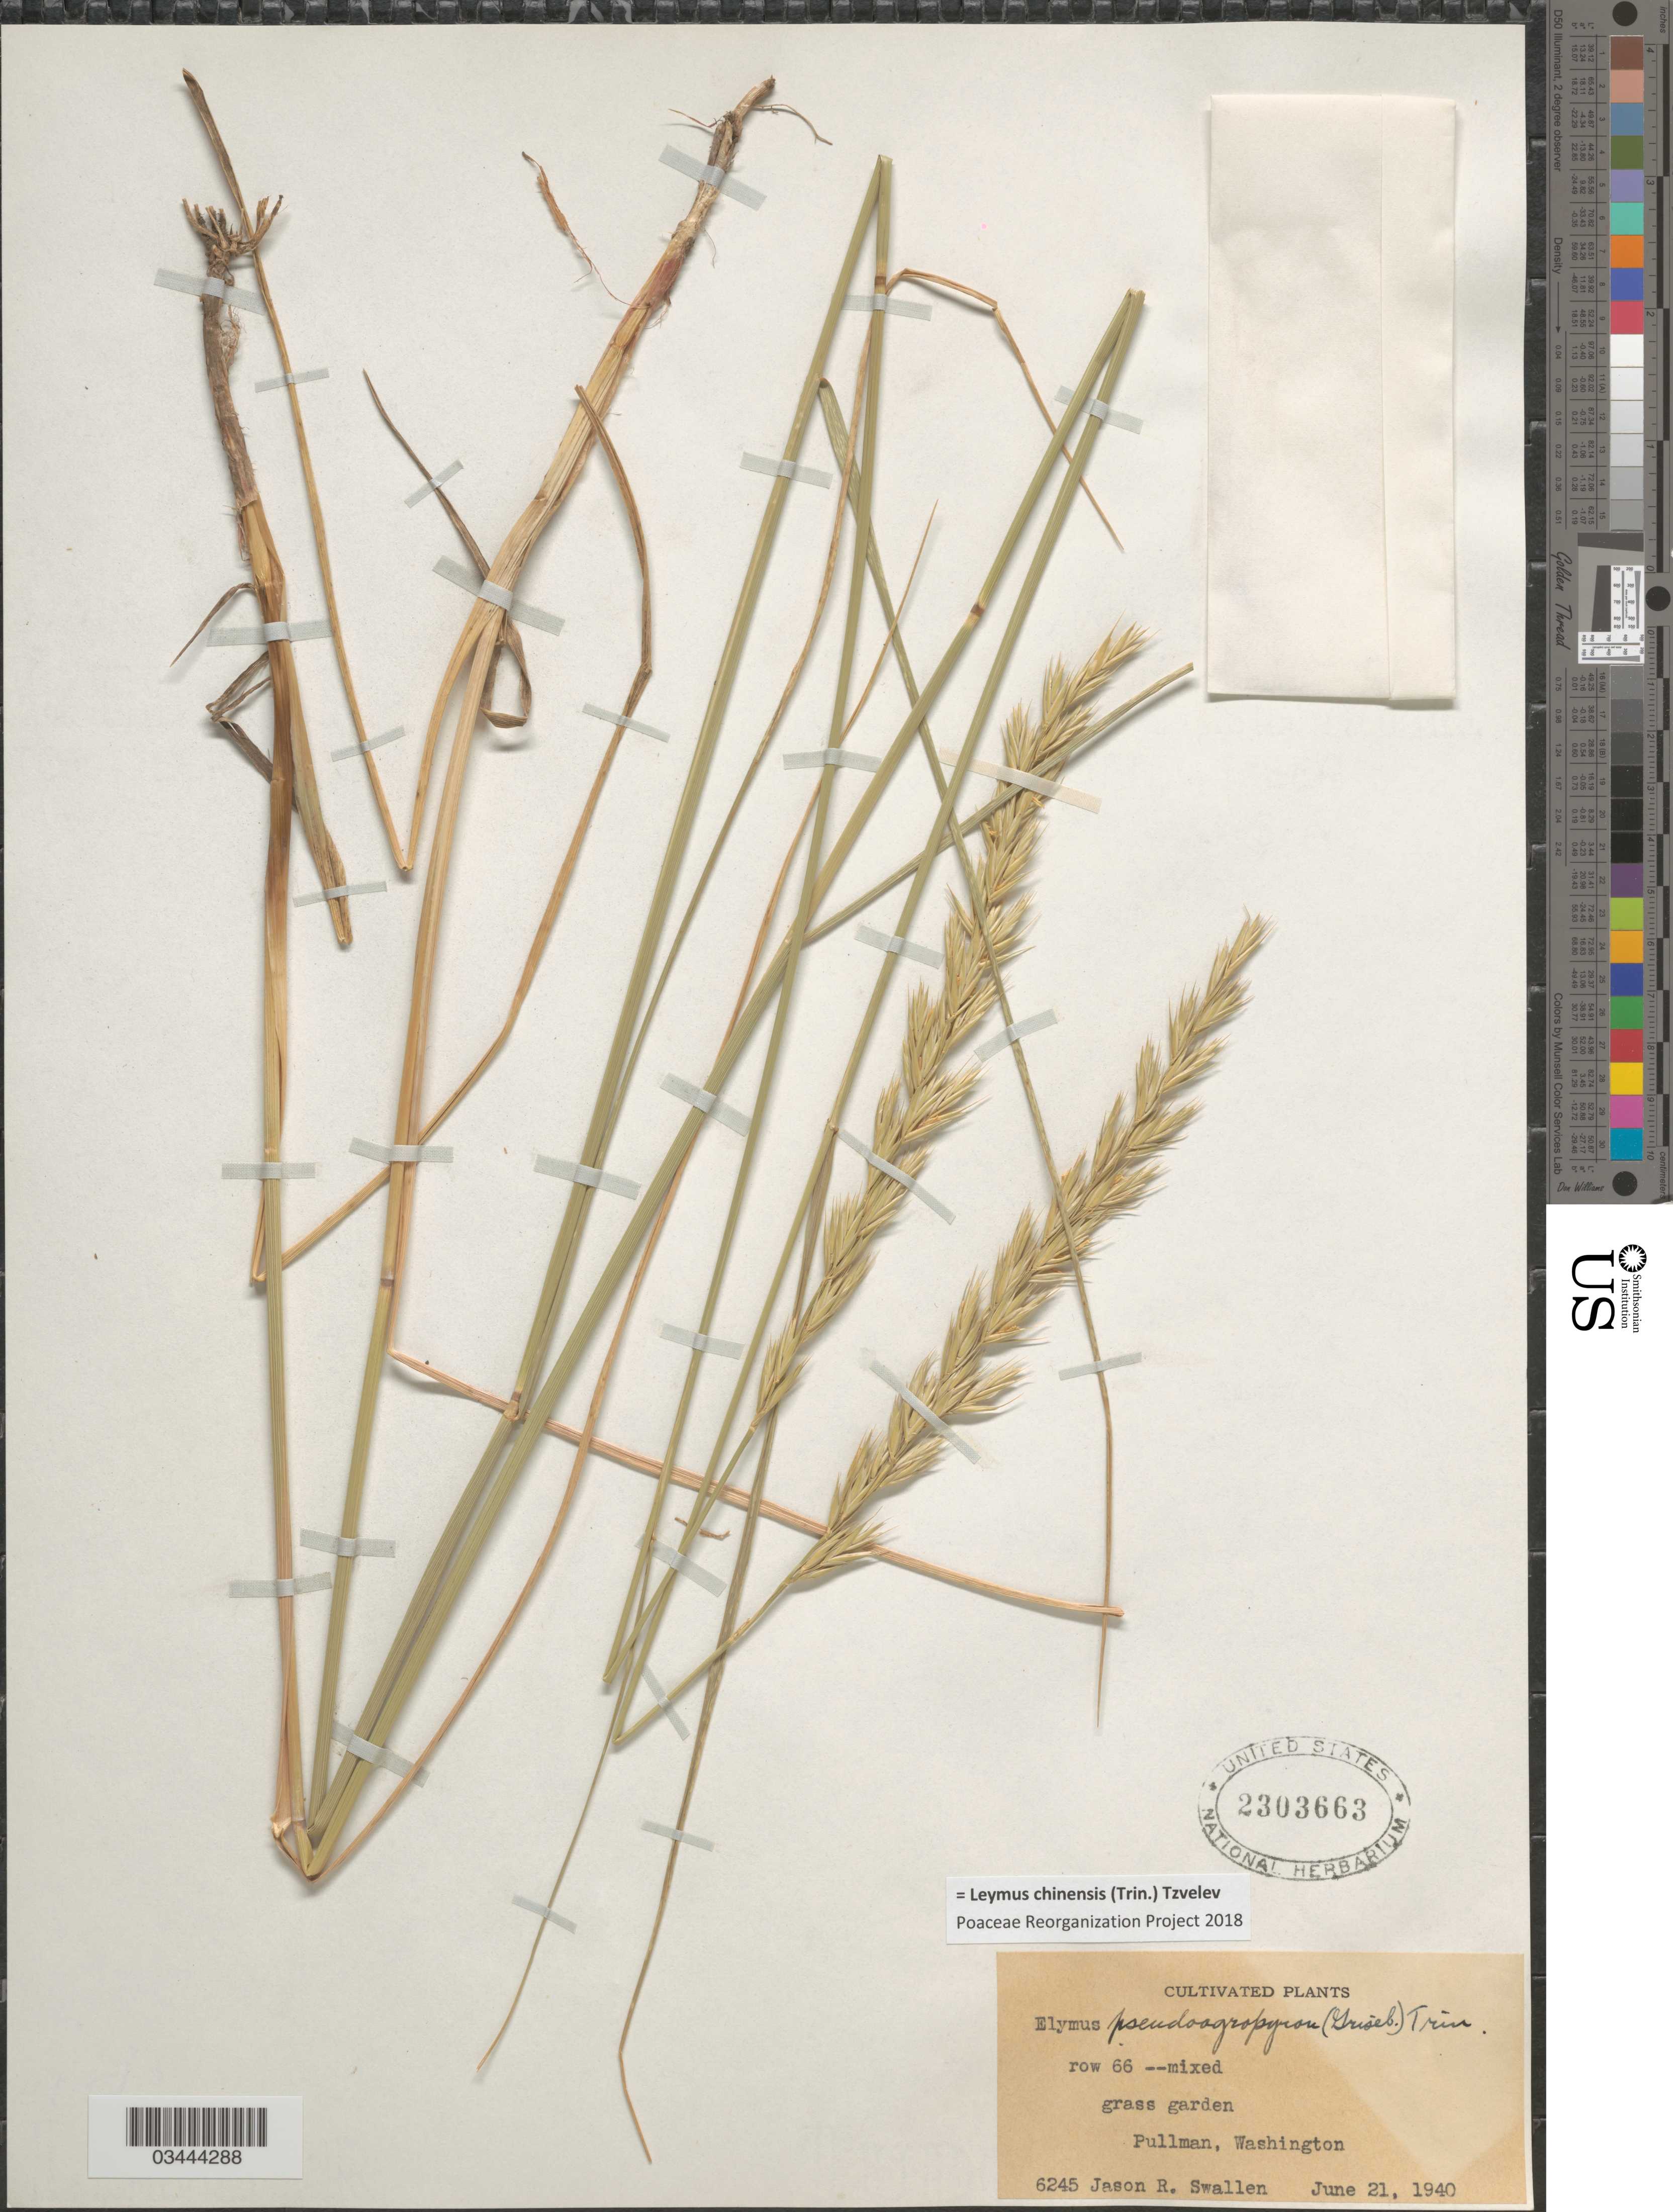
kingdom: Plantae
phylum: Tracheophyta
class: Liliopsida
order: Poales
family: Poaceae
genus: Leymus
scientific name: Leymus chinensis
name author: (Trin.) Tzvelev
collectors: J. R. Swallen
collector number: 6245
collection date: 1940-06-21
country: United States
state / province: Washington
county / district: Whitman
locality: Row 66. Grass garden. Pullman.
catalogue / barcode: US 2303663